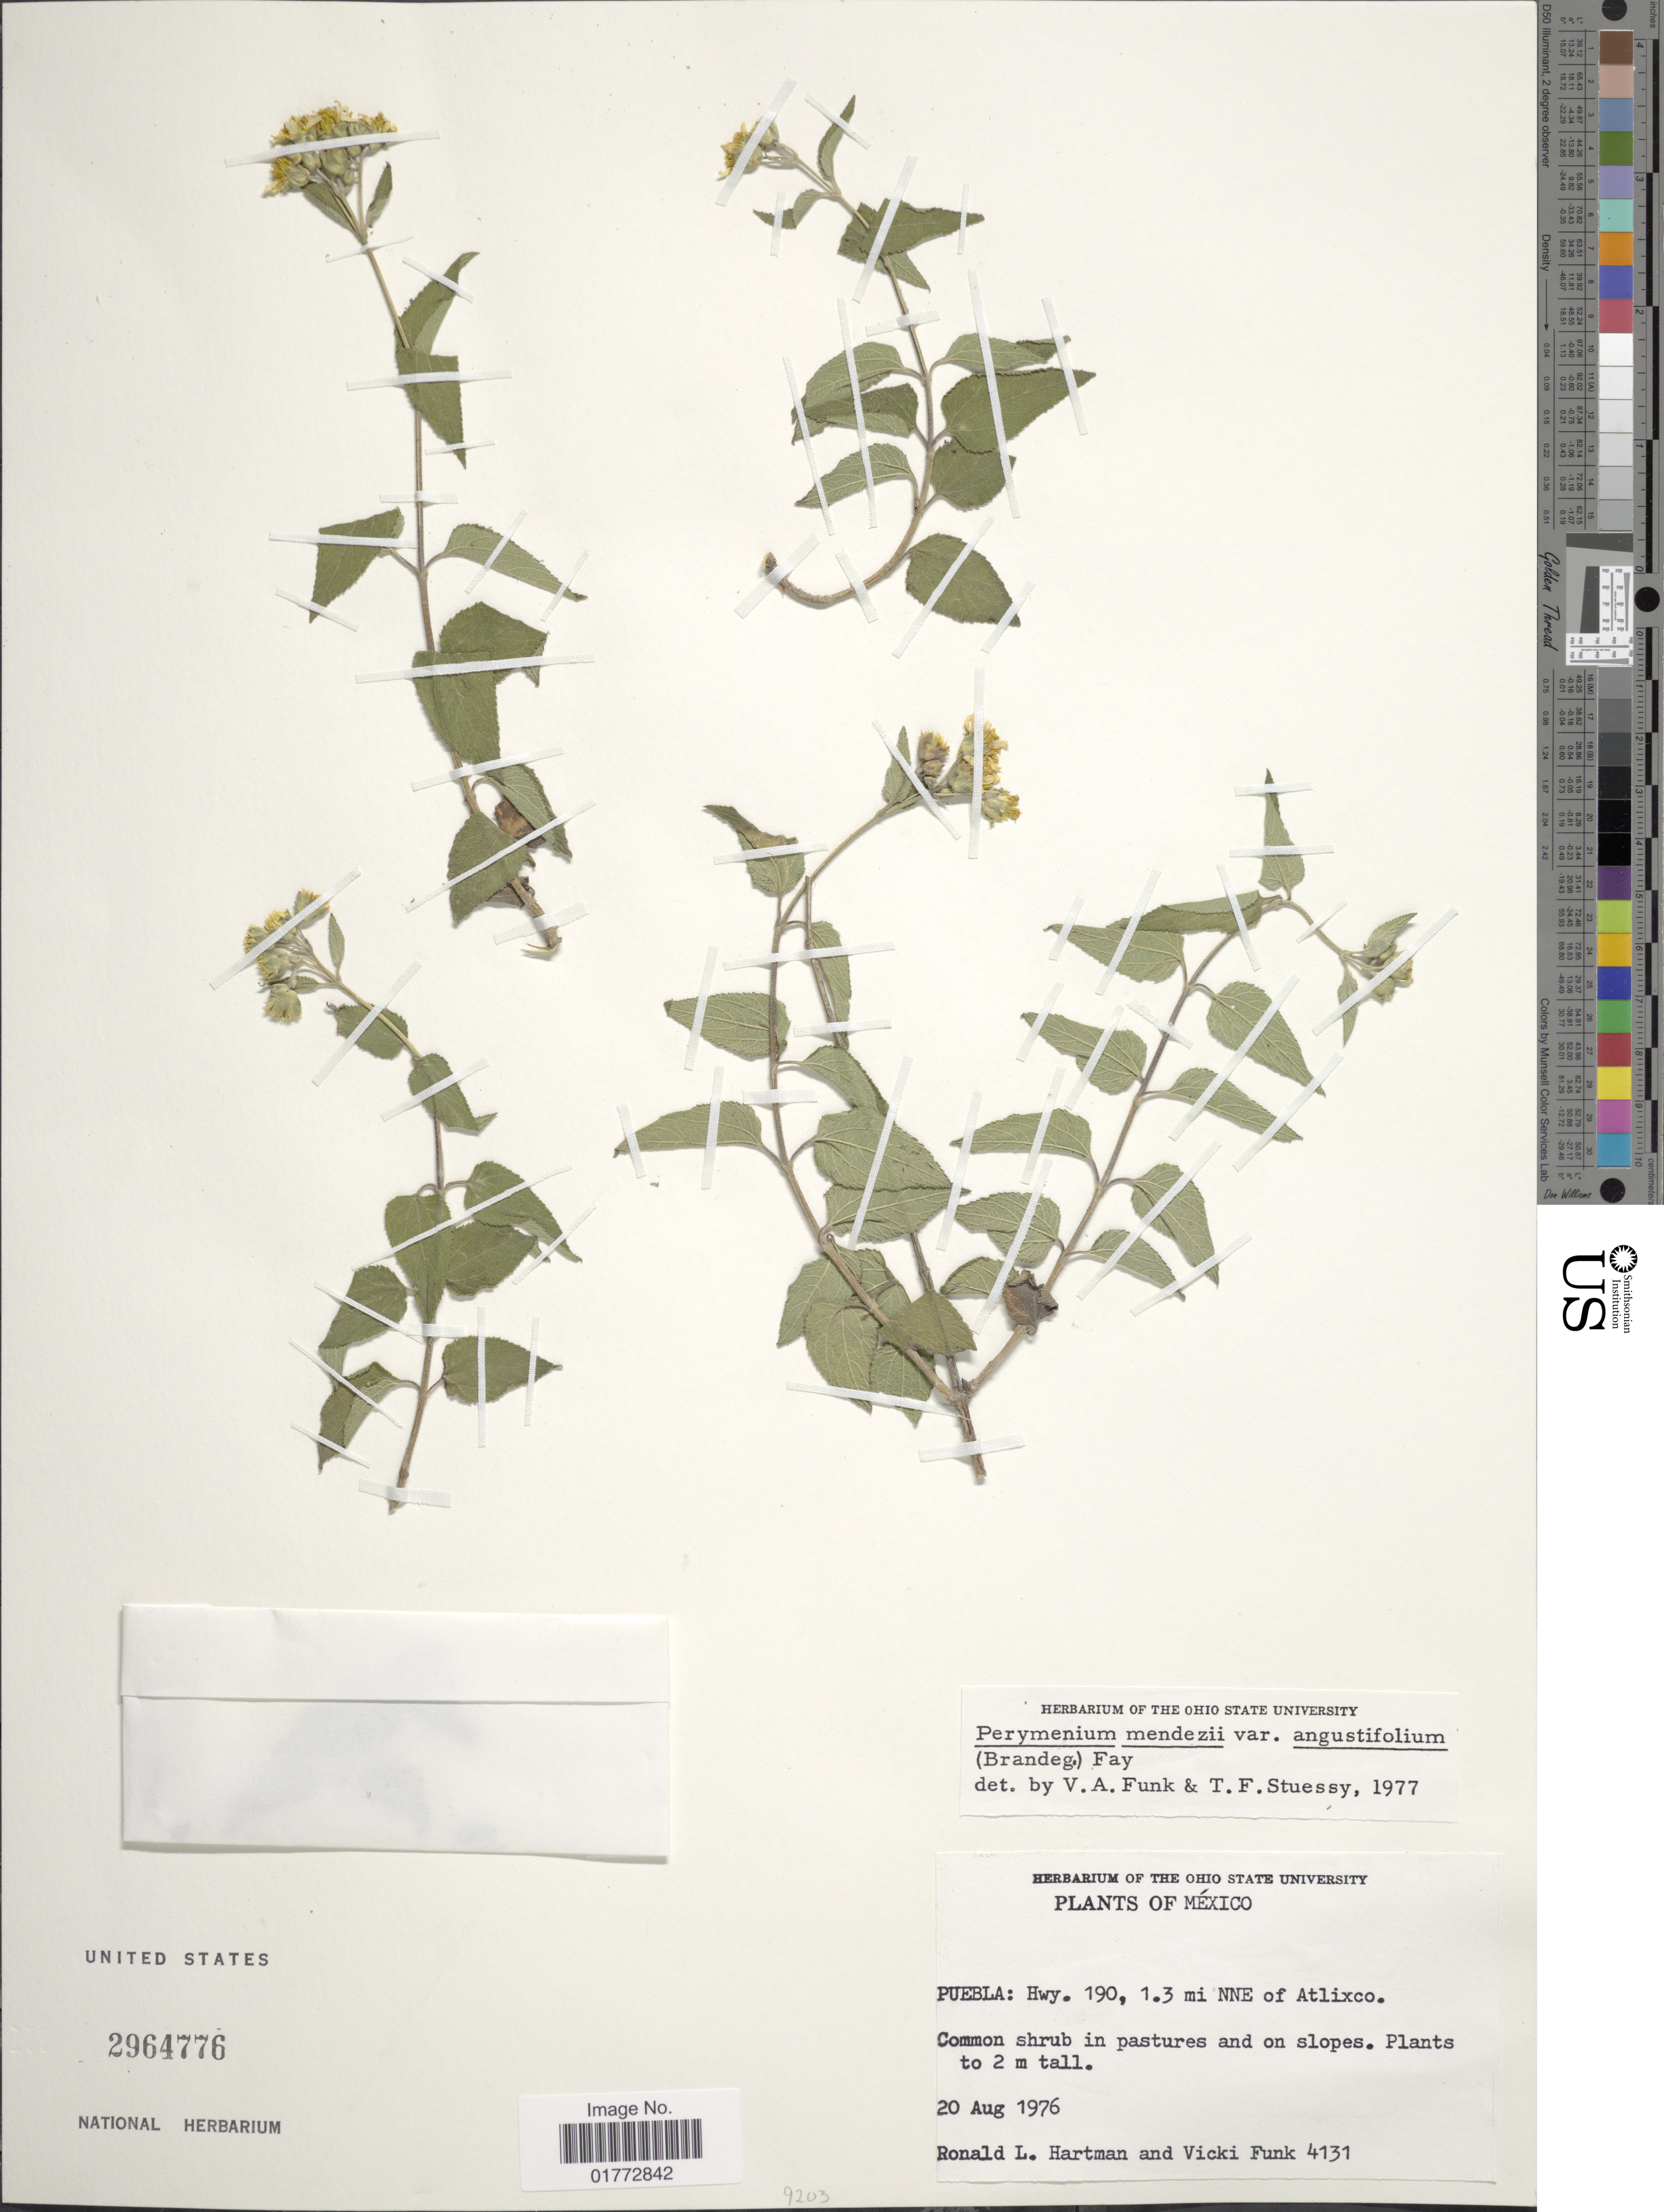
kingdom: Plantae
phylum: Tracheophyta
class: Magnoliopsida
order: Asterales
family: Asteraceae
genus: Perymenium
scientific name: Perymenium mendezii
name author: DC.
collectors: R. L. Hartman & V. Funk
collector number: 4131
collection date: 1976-08-20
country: Mexico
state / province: Puebla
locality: Hwy. 190. 1.3 mi NNE of Atlixco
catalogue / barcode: US 2964776